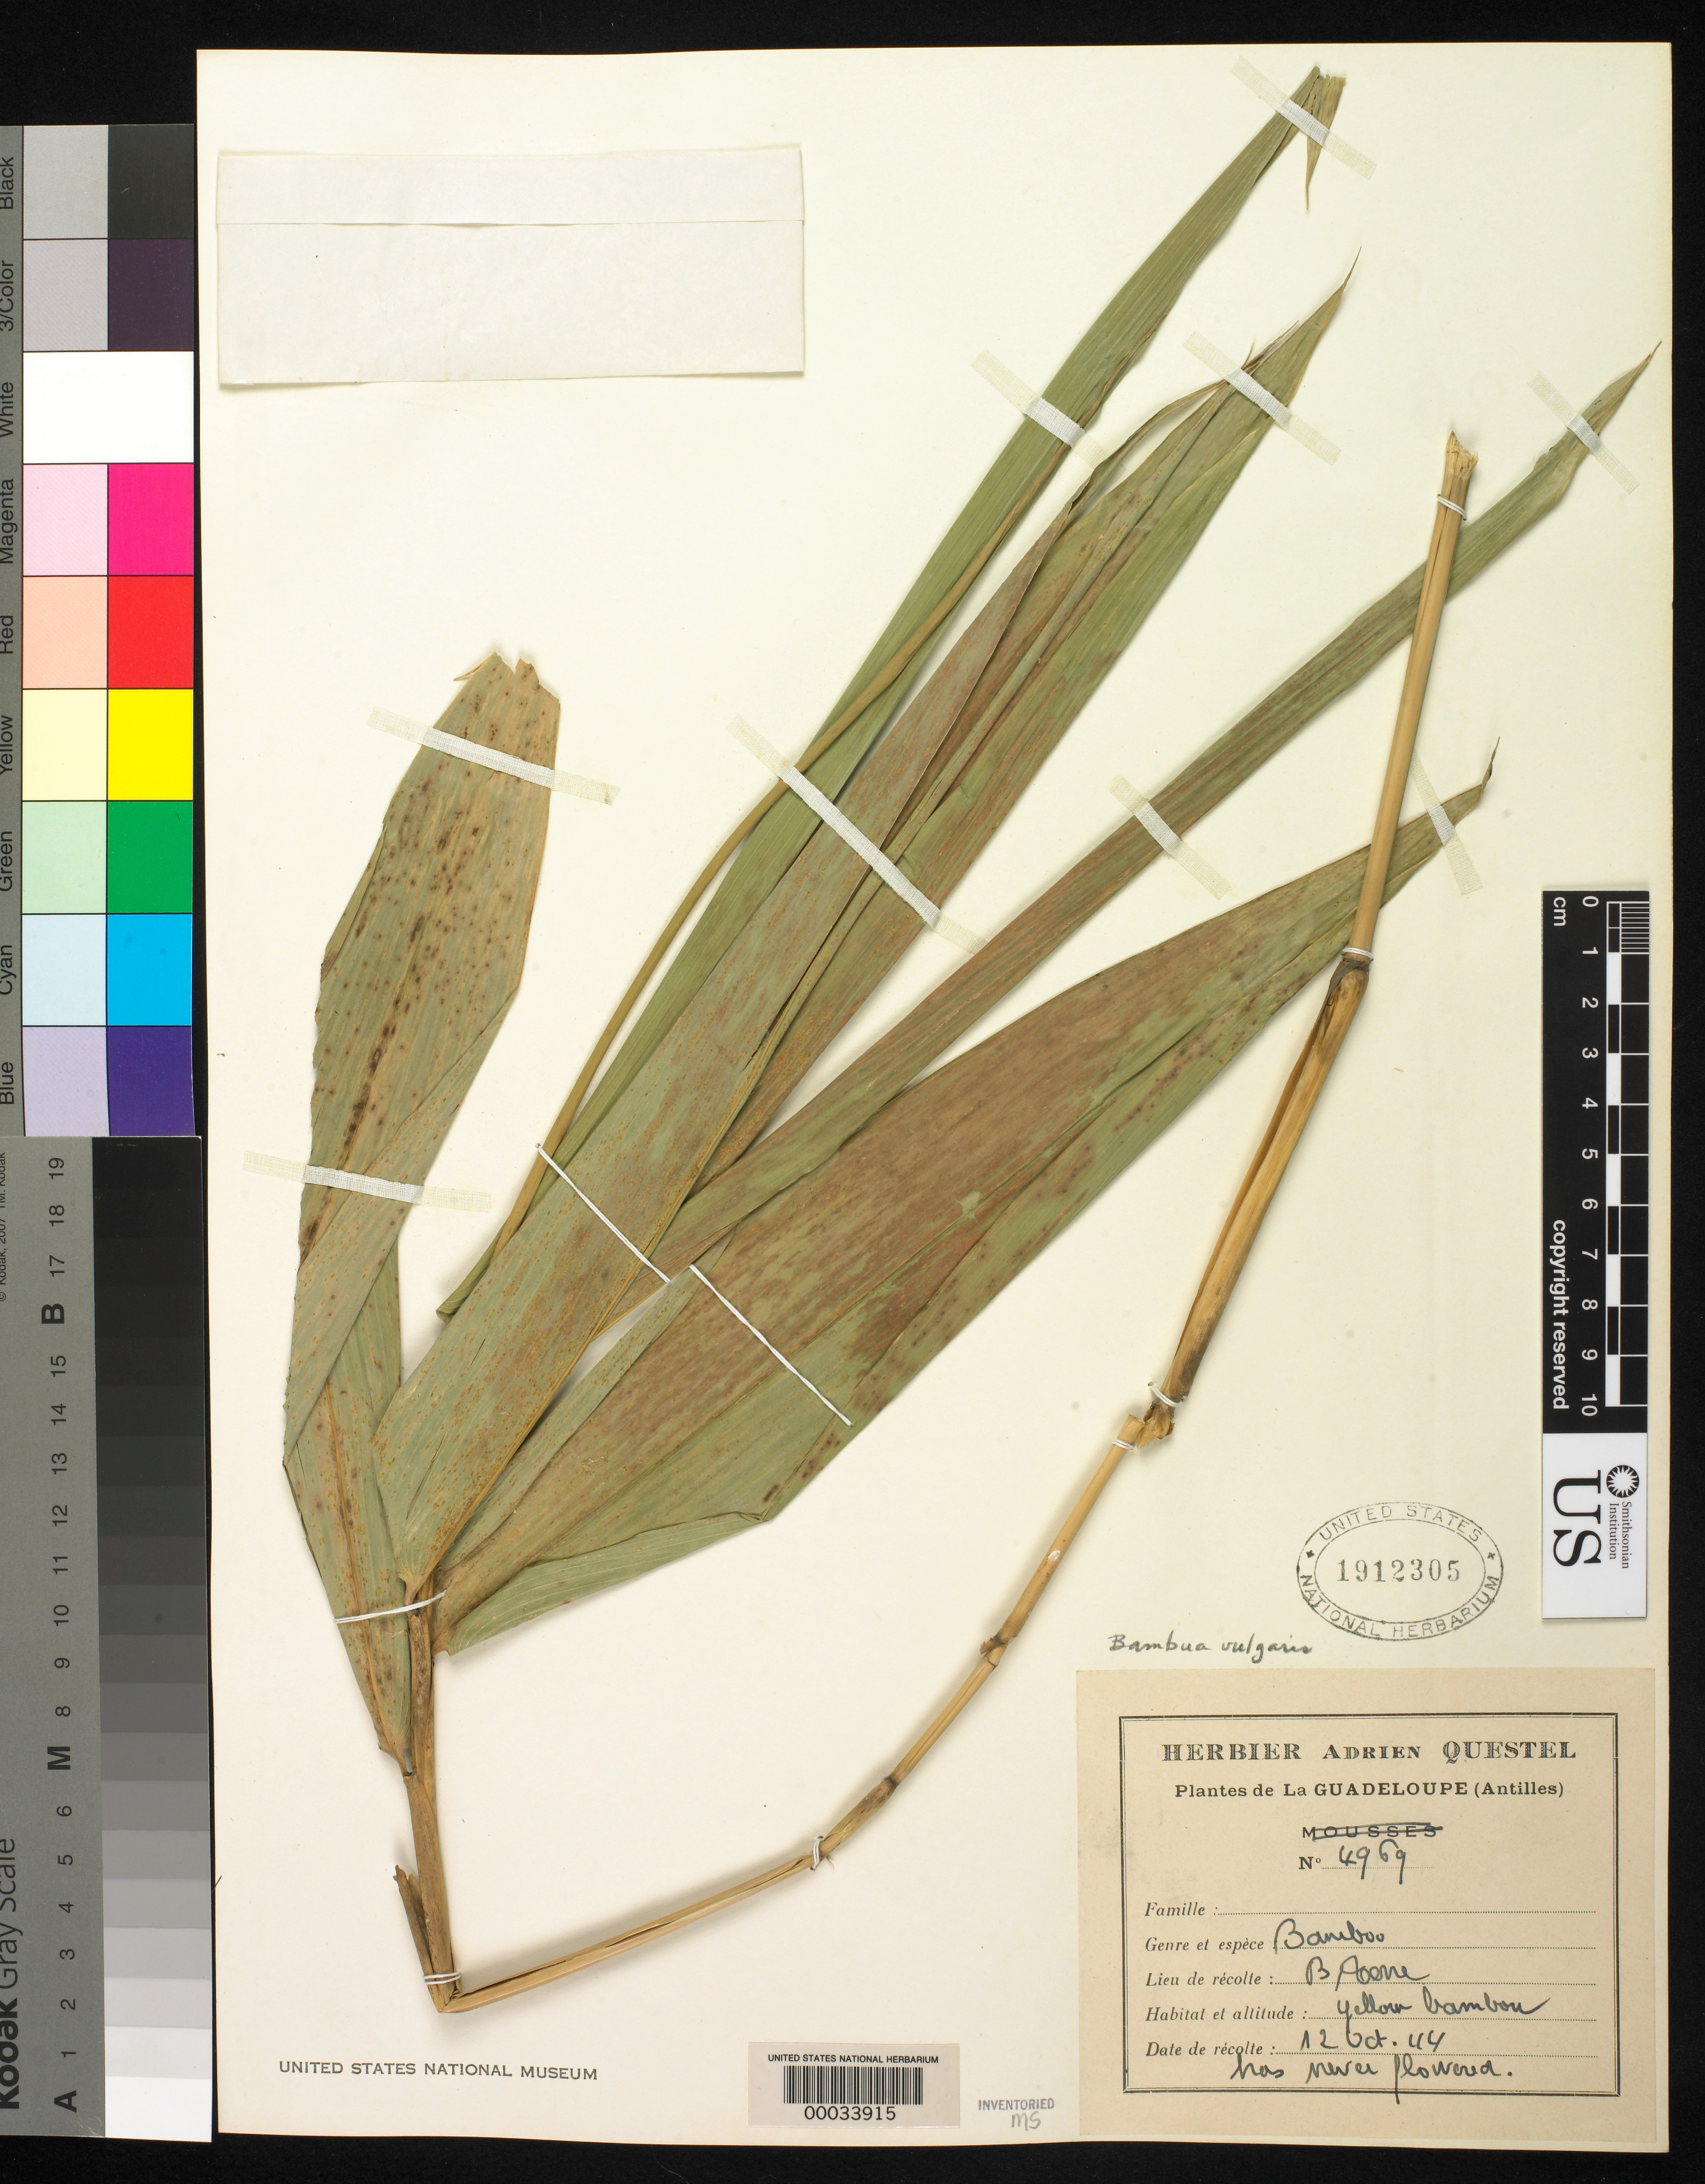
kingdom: Plantae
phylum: Tracheophyta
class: Liliopsida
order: Poales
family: Poaceae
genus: Bambusa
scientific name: Bambusa vulgaris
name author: Schrad. ex J.C. Wendl.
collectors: A. Questel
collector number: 4969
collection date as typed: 12 Oct 1944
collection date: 1944-10-12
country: Guadeloupe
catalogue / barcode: US 1912305